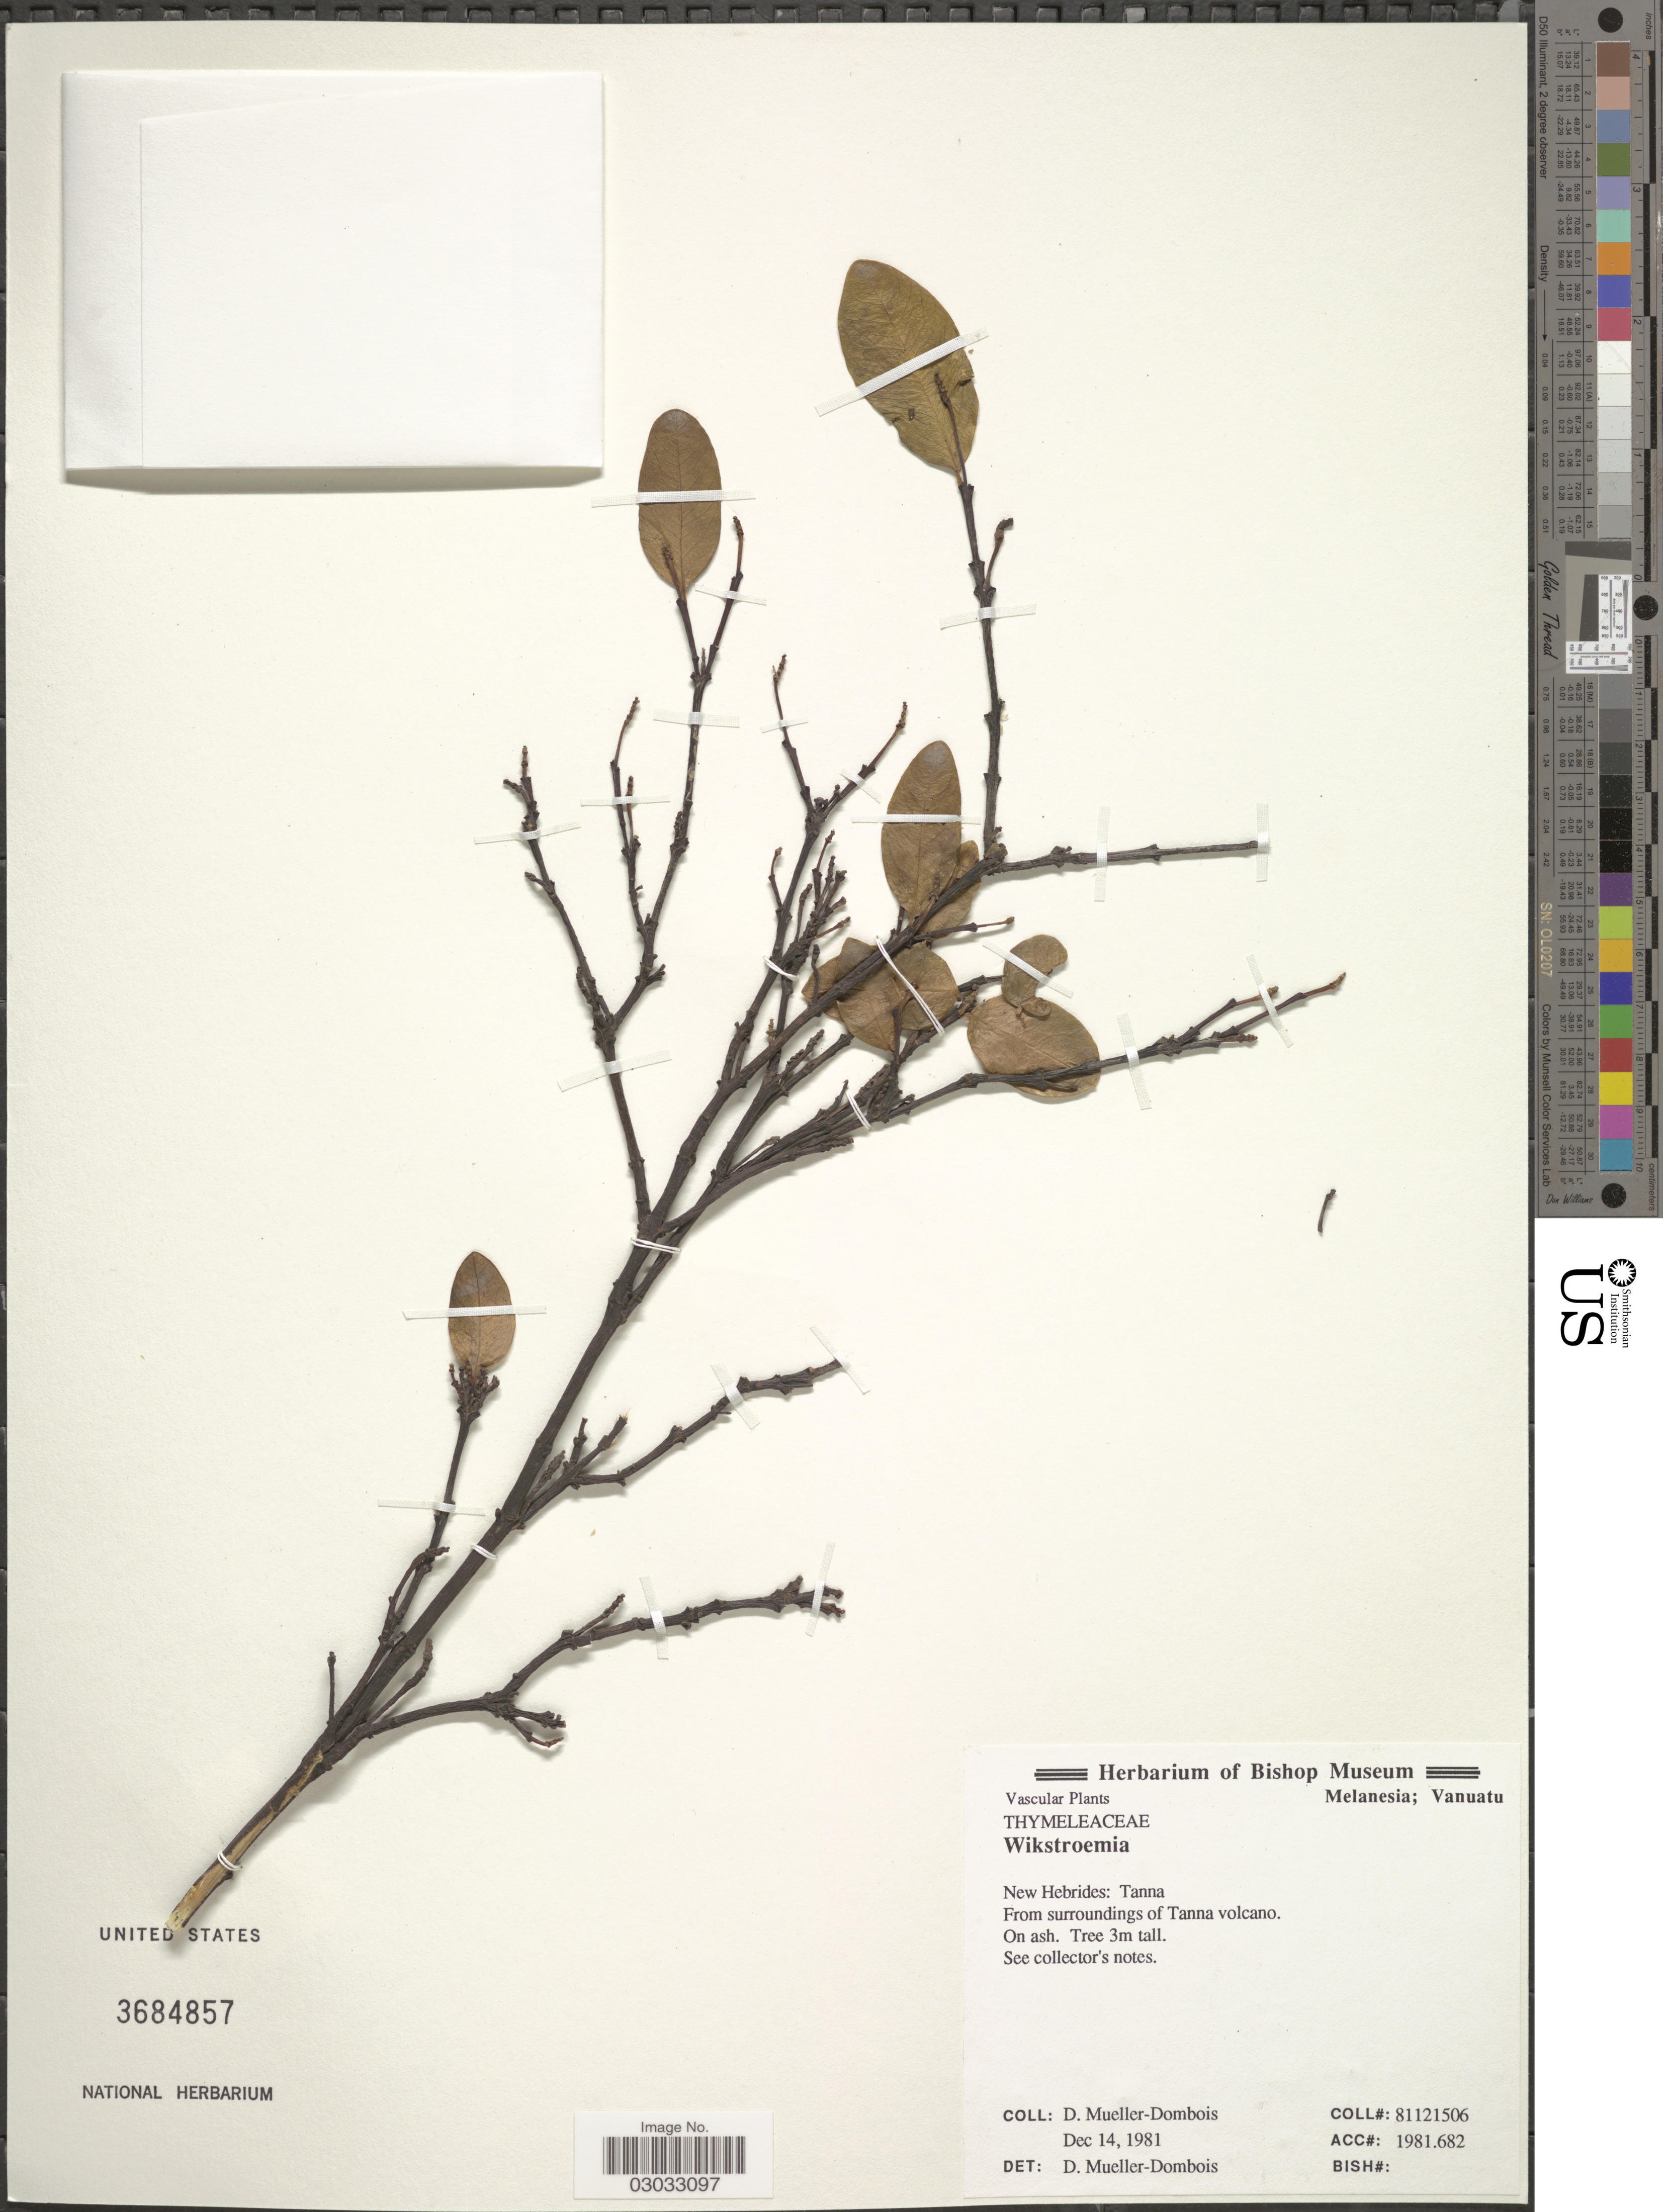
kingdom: Plantae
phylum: Tracheophyta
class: Magnoliopsida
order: Malvales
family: Thymelaeaceae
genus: Wikstroemia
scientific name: Wikstroemia sp.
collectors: D. Mueller-Dombois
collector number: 81121506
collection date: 1981-12-14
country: Vanuatu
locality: New Hebrides: Tanna.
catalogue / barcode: US 3684857